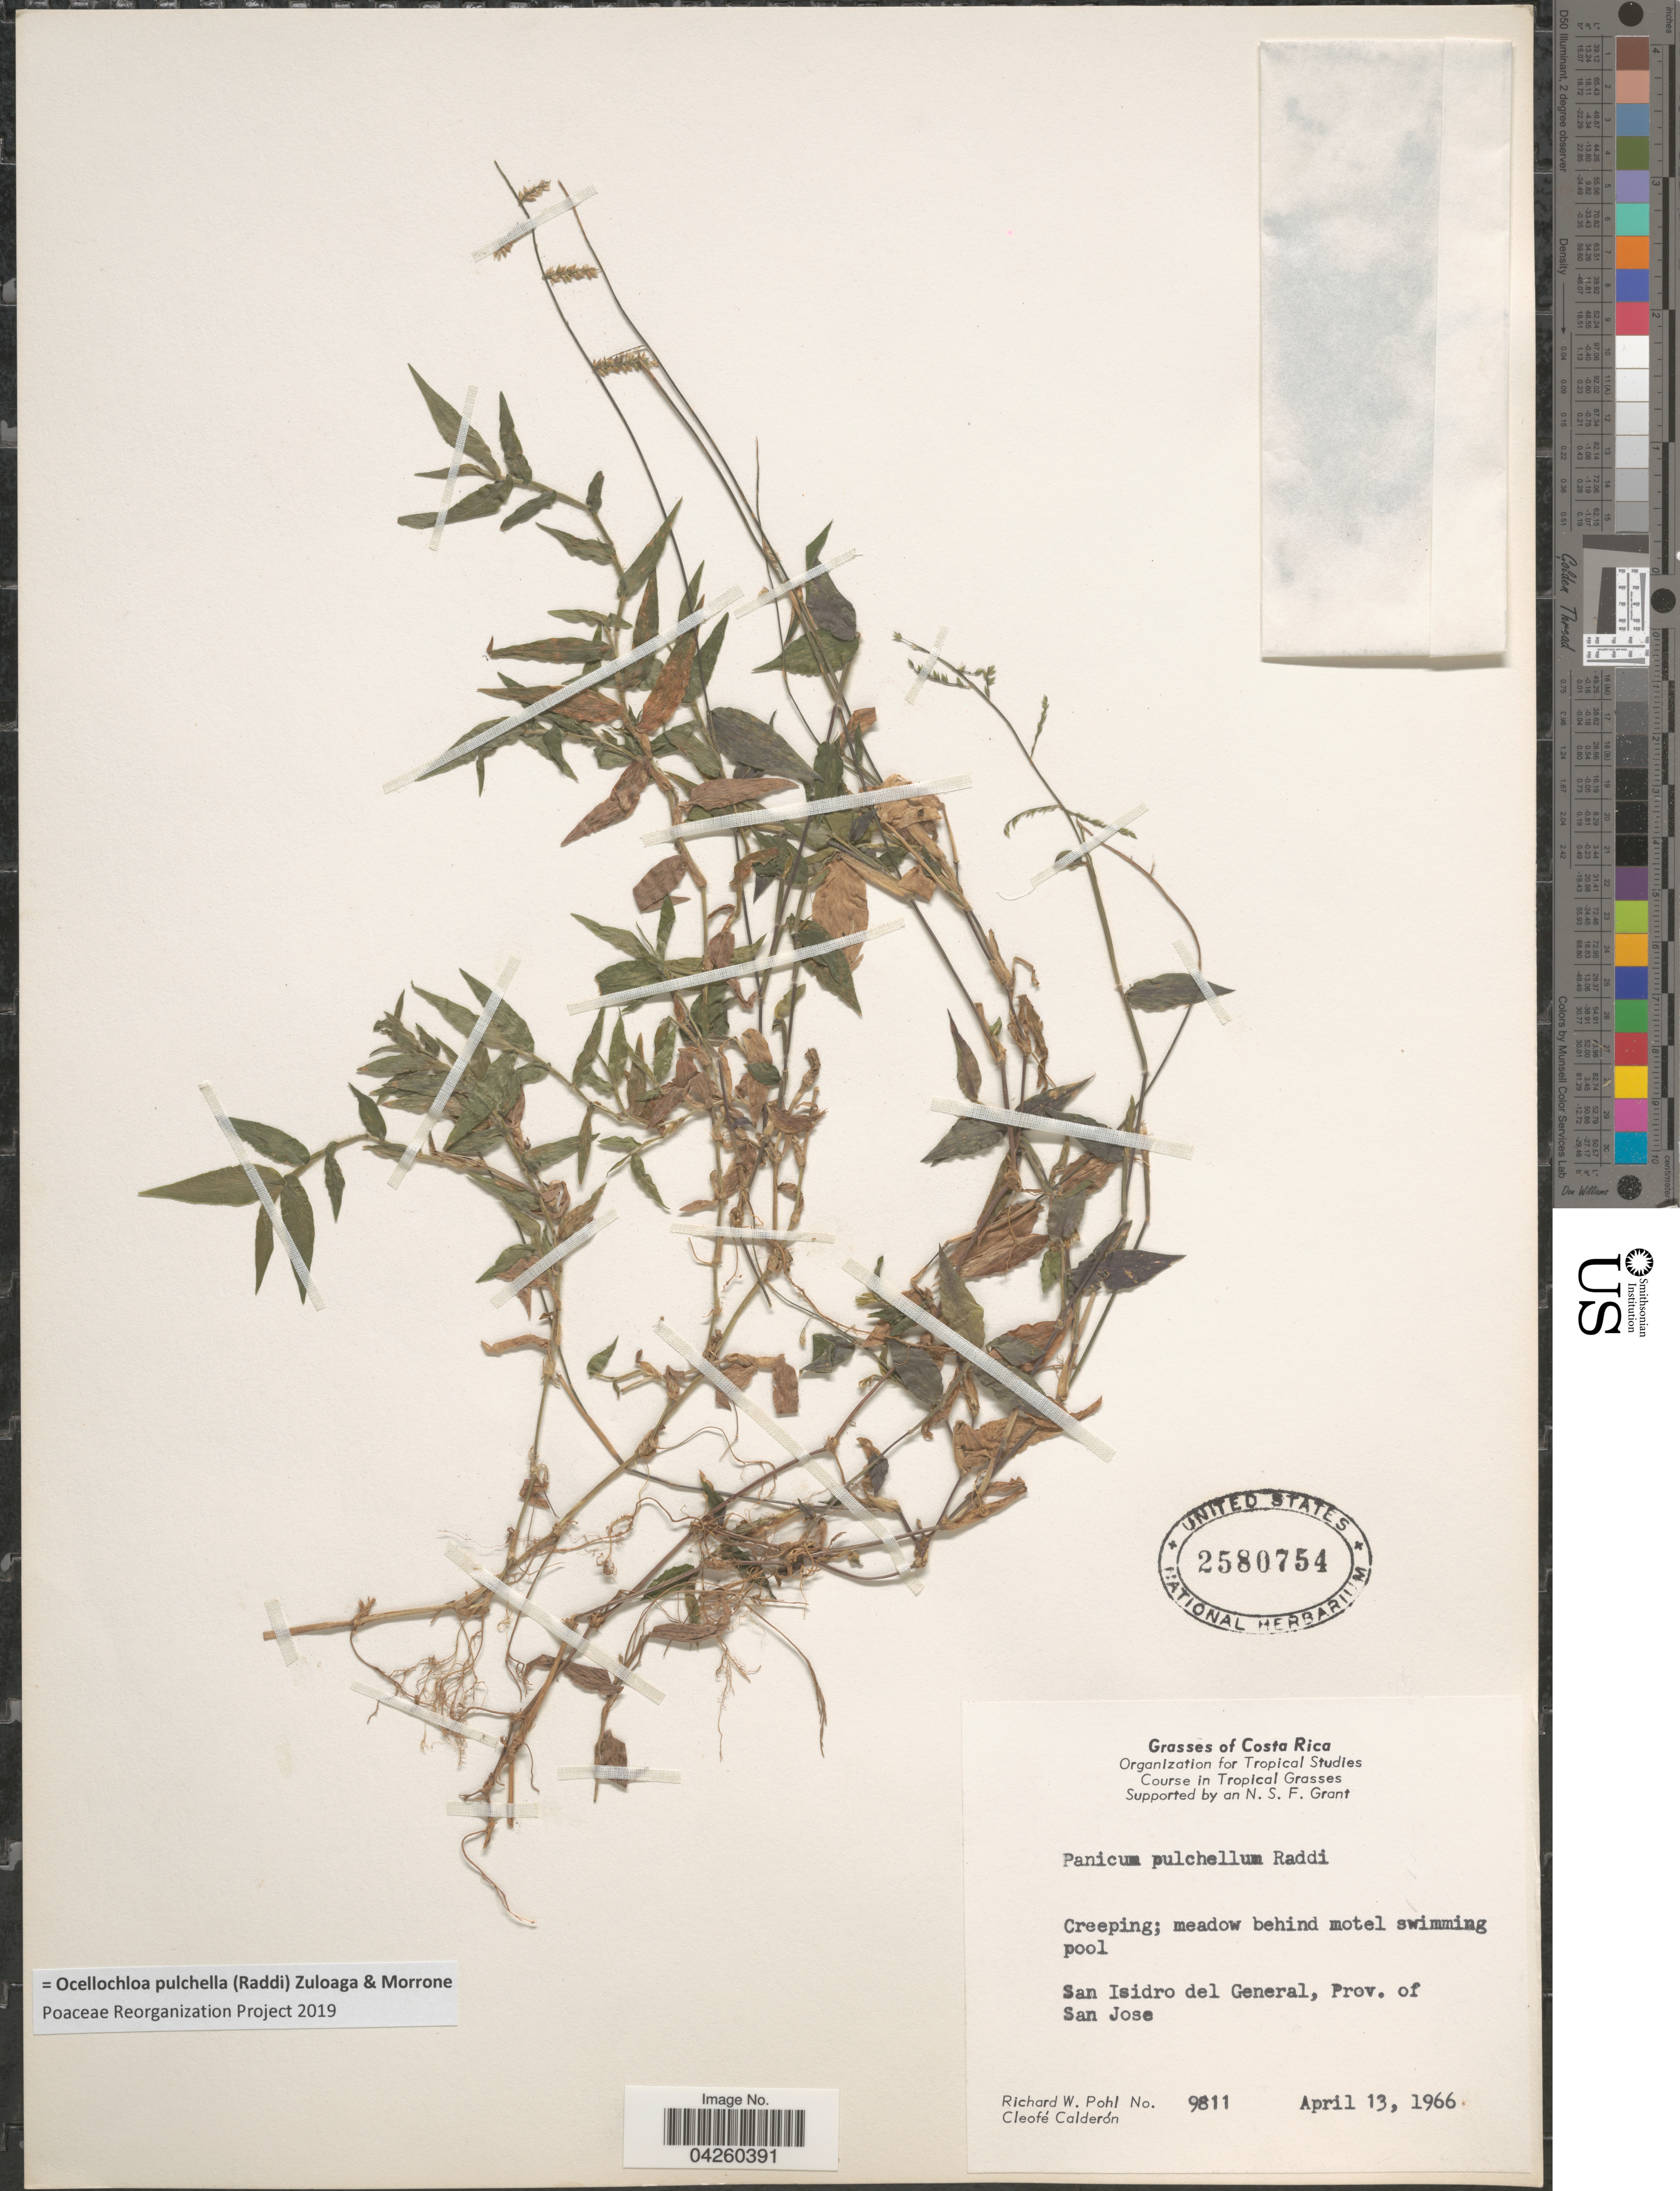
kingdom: Plantae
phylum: Tracheophyta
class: Liliopsida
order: Poales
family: Poaceae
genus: Ocellochloa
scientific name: Ocellochloa pulchella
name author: (Raddi) Zuloaga & Morrone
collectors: R. W. Pohl & C. E. Calderón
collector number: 9811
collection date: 1966-04-13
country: Costa Rica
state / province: San José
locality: Creeping; meadow behind motel swimming pool. San Isidro del General, Prov. of San Jose.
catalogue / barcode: US 2580754